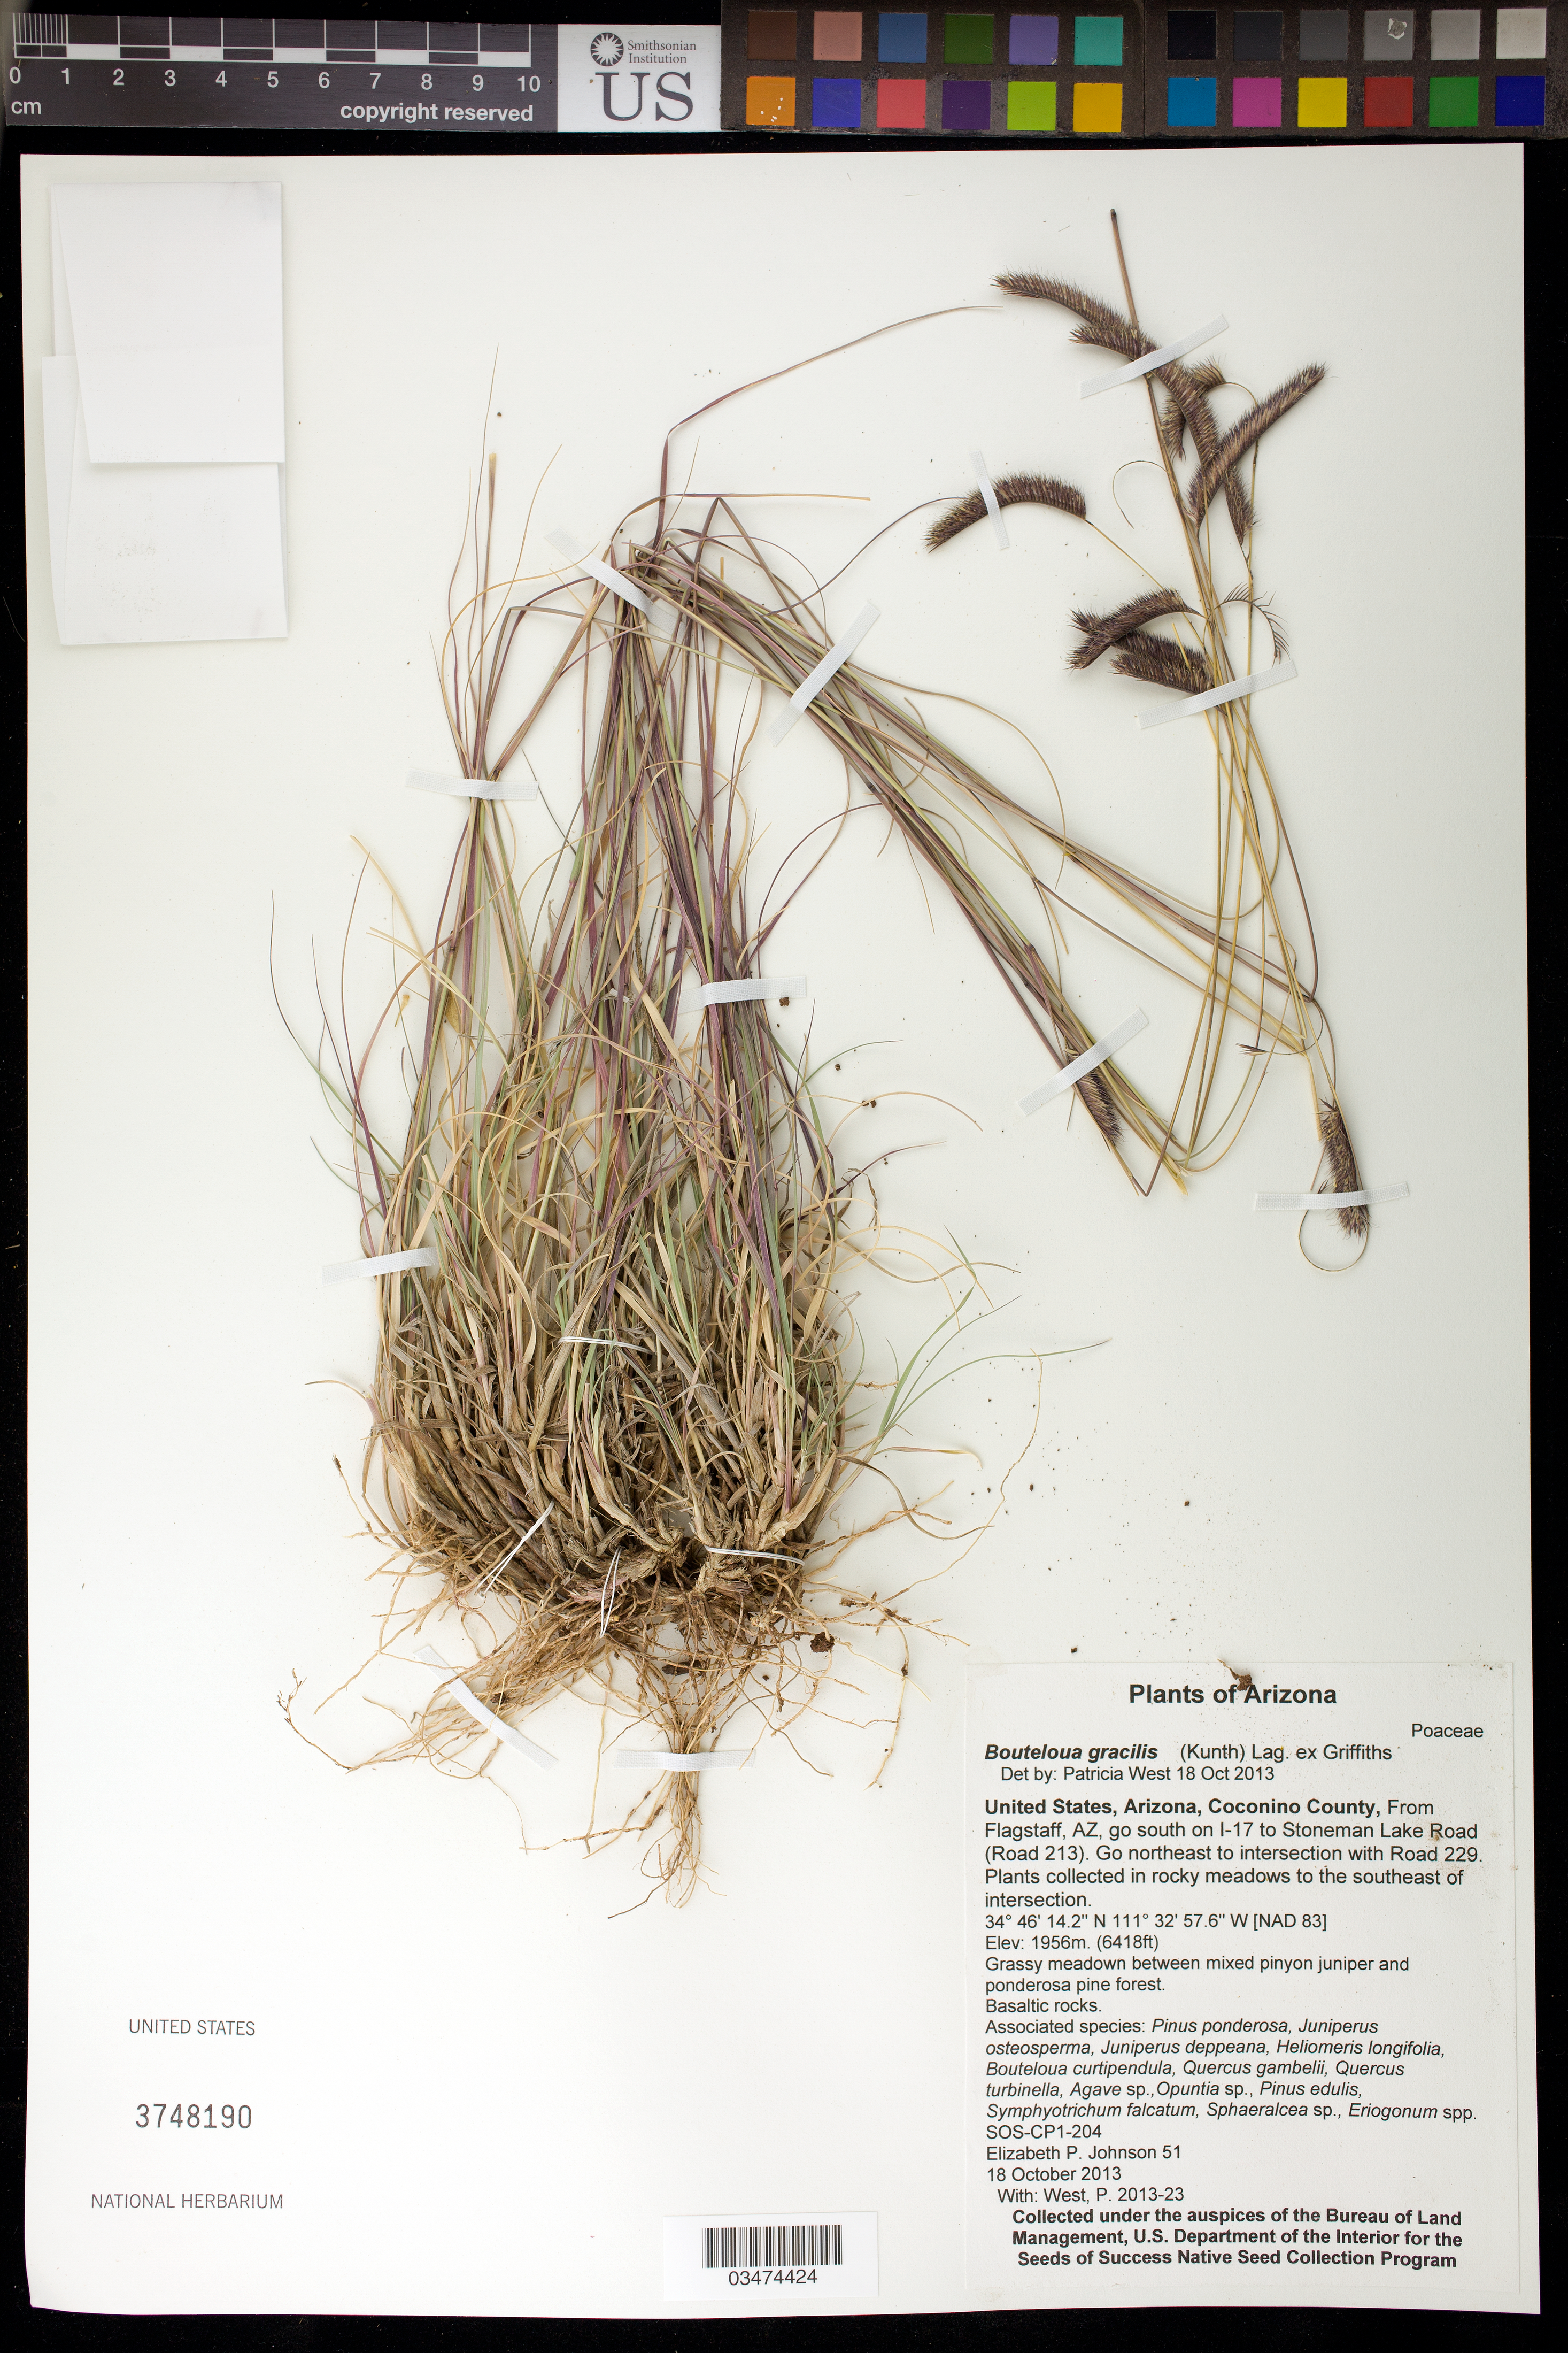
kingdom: Plantae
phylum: Tracheophyta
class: Liliopsida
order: Poales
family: Poaceae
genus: Bouteloua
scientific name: Bouteloua gracilis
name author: (Kunth) Lag. ex Griffiths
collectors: E. Johnson & P. West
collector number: CP1-204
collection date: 2013-10-18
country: United States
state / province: Arizona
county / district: Coconino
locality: SE of intersection of Rd 229 and Stoneman Lake Rd (Rd 213)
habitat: Grassy meadow between mixed pinyon juniper and ponderosa pine forest.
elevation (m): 1956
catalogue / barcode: US 3748190